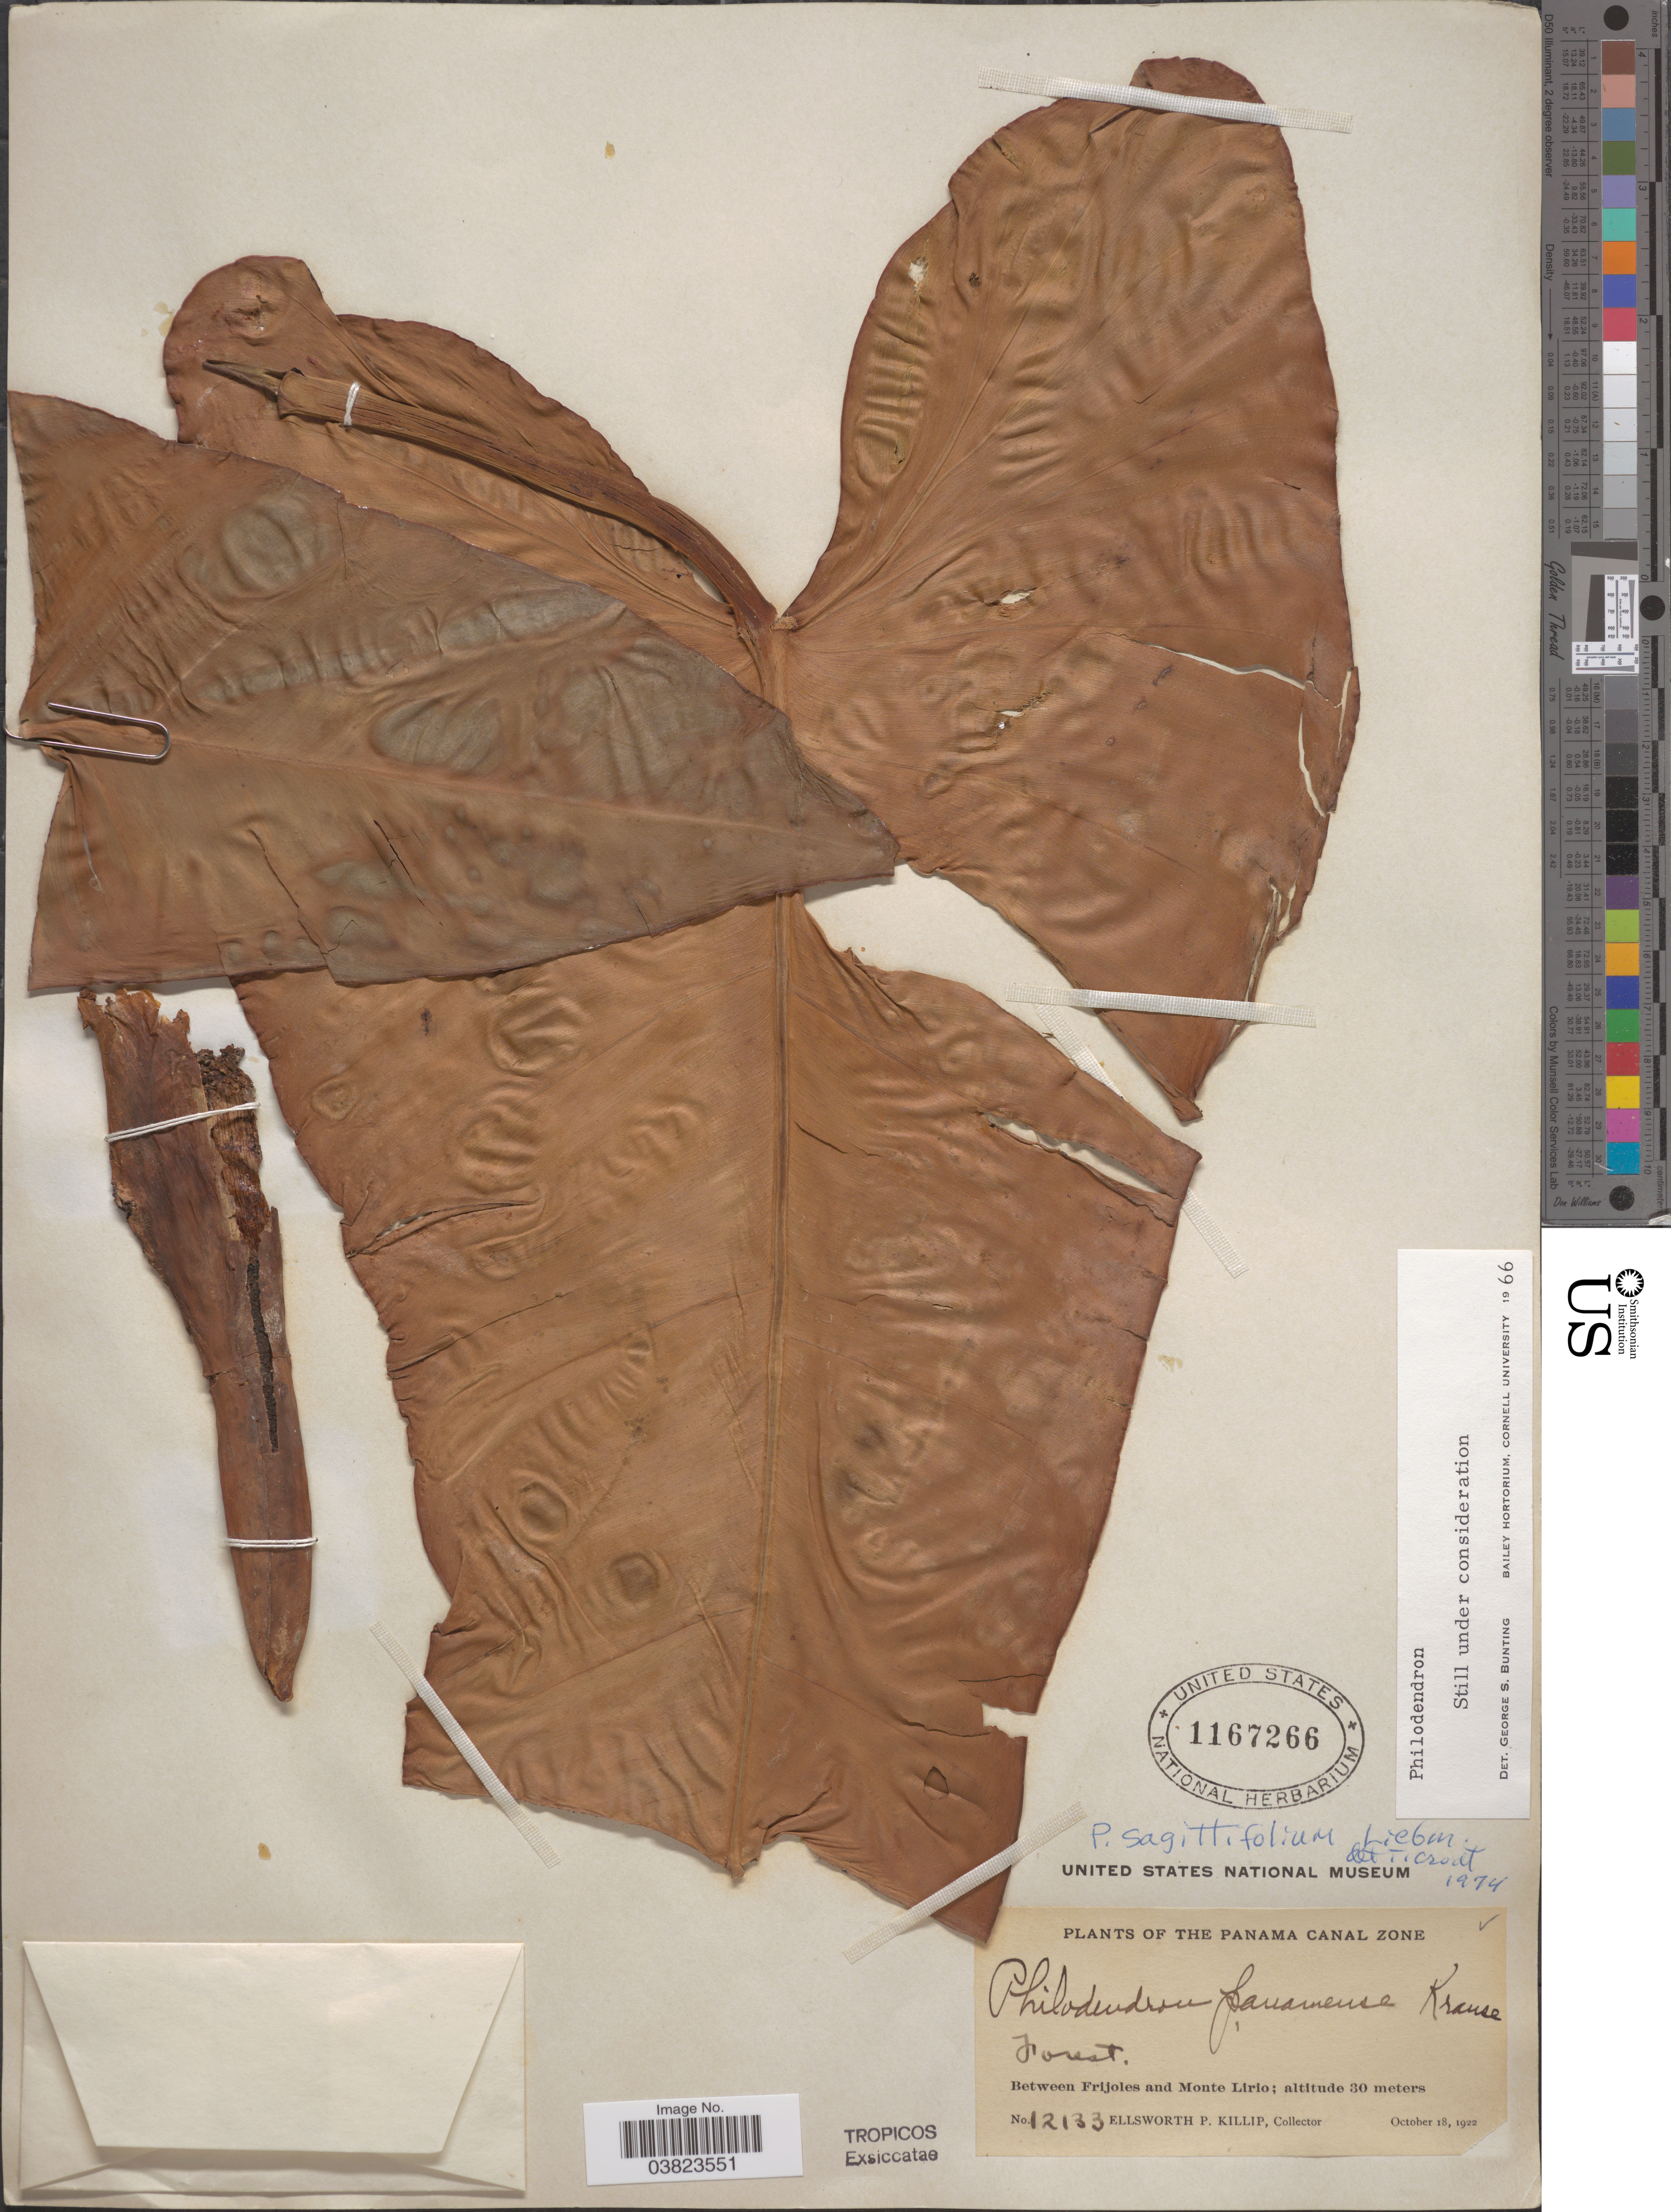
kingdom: Plantae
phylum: Tracheophyta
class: Liliopsida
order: Alismatales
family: Araceae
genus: Philodendron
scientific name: Philodendron sagittifolium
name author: Liebm.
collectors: E. P. Killip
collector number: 12133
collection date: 1922-10-18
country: Panama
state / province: Colón / Panamá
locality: Panama Canal Zone. Between Frijoles and Monte Lirio.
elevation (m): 30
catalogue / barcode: US 1167266